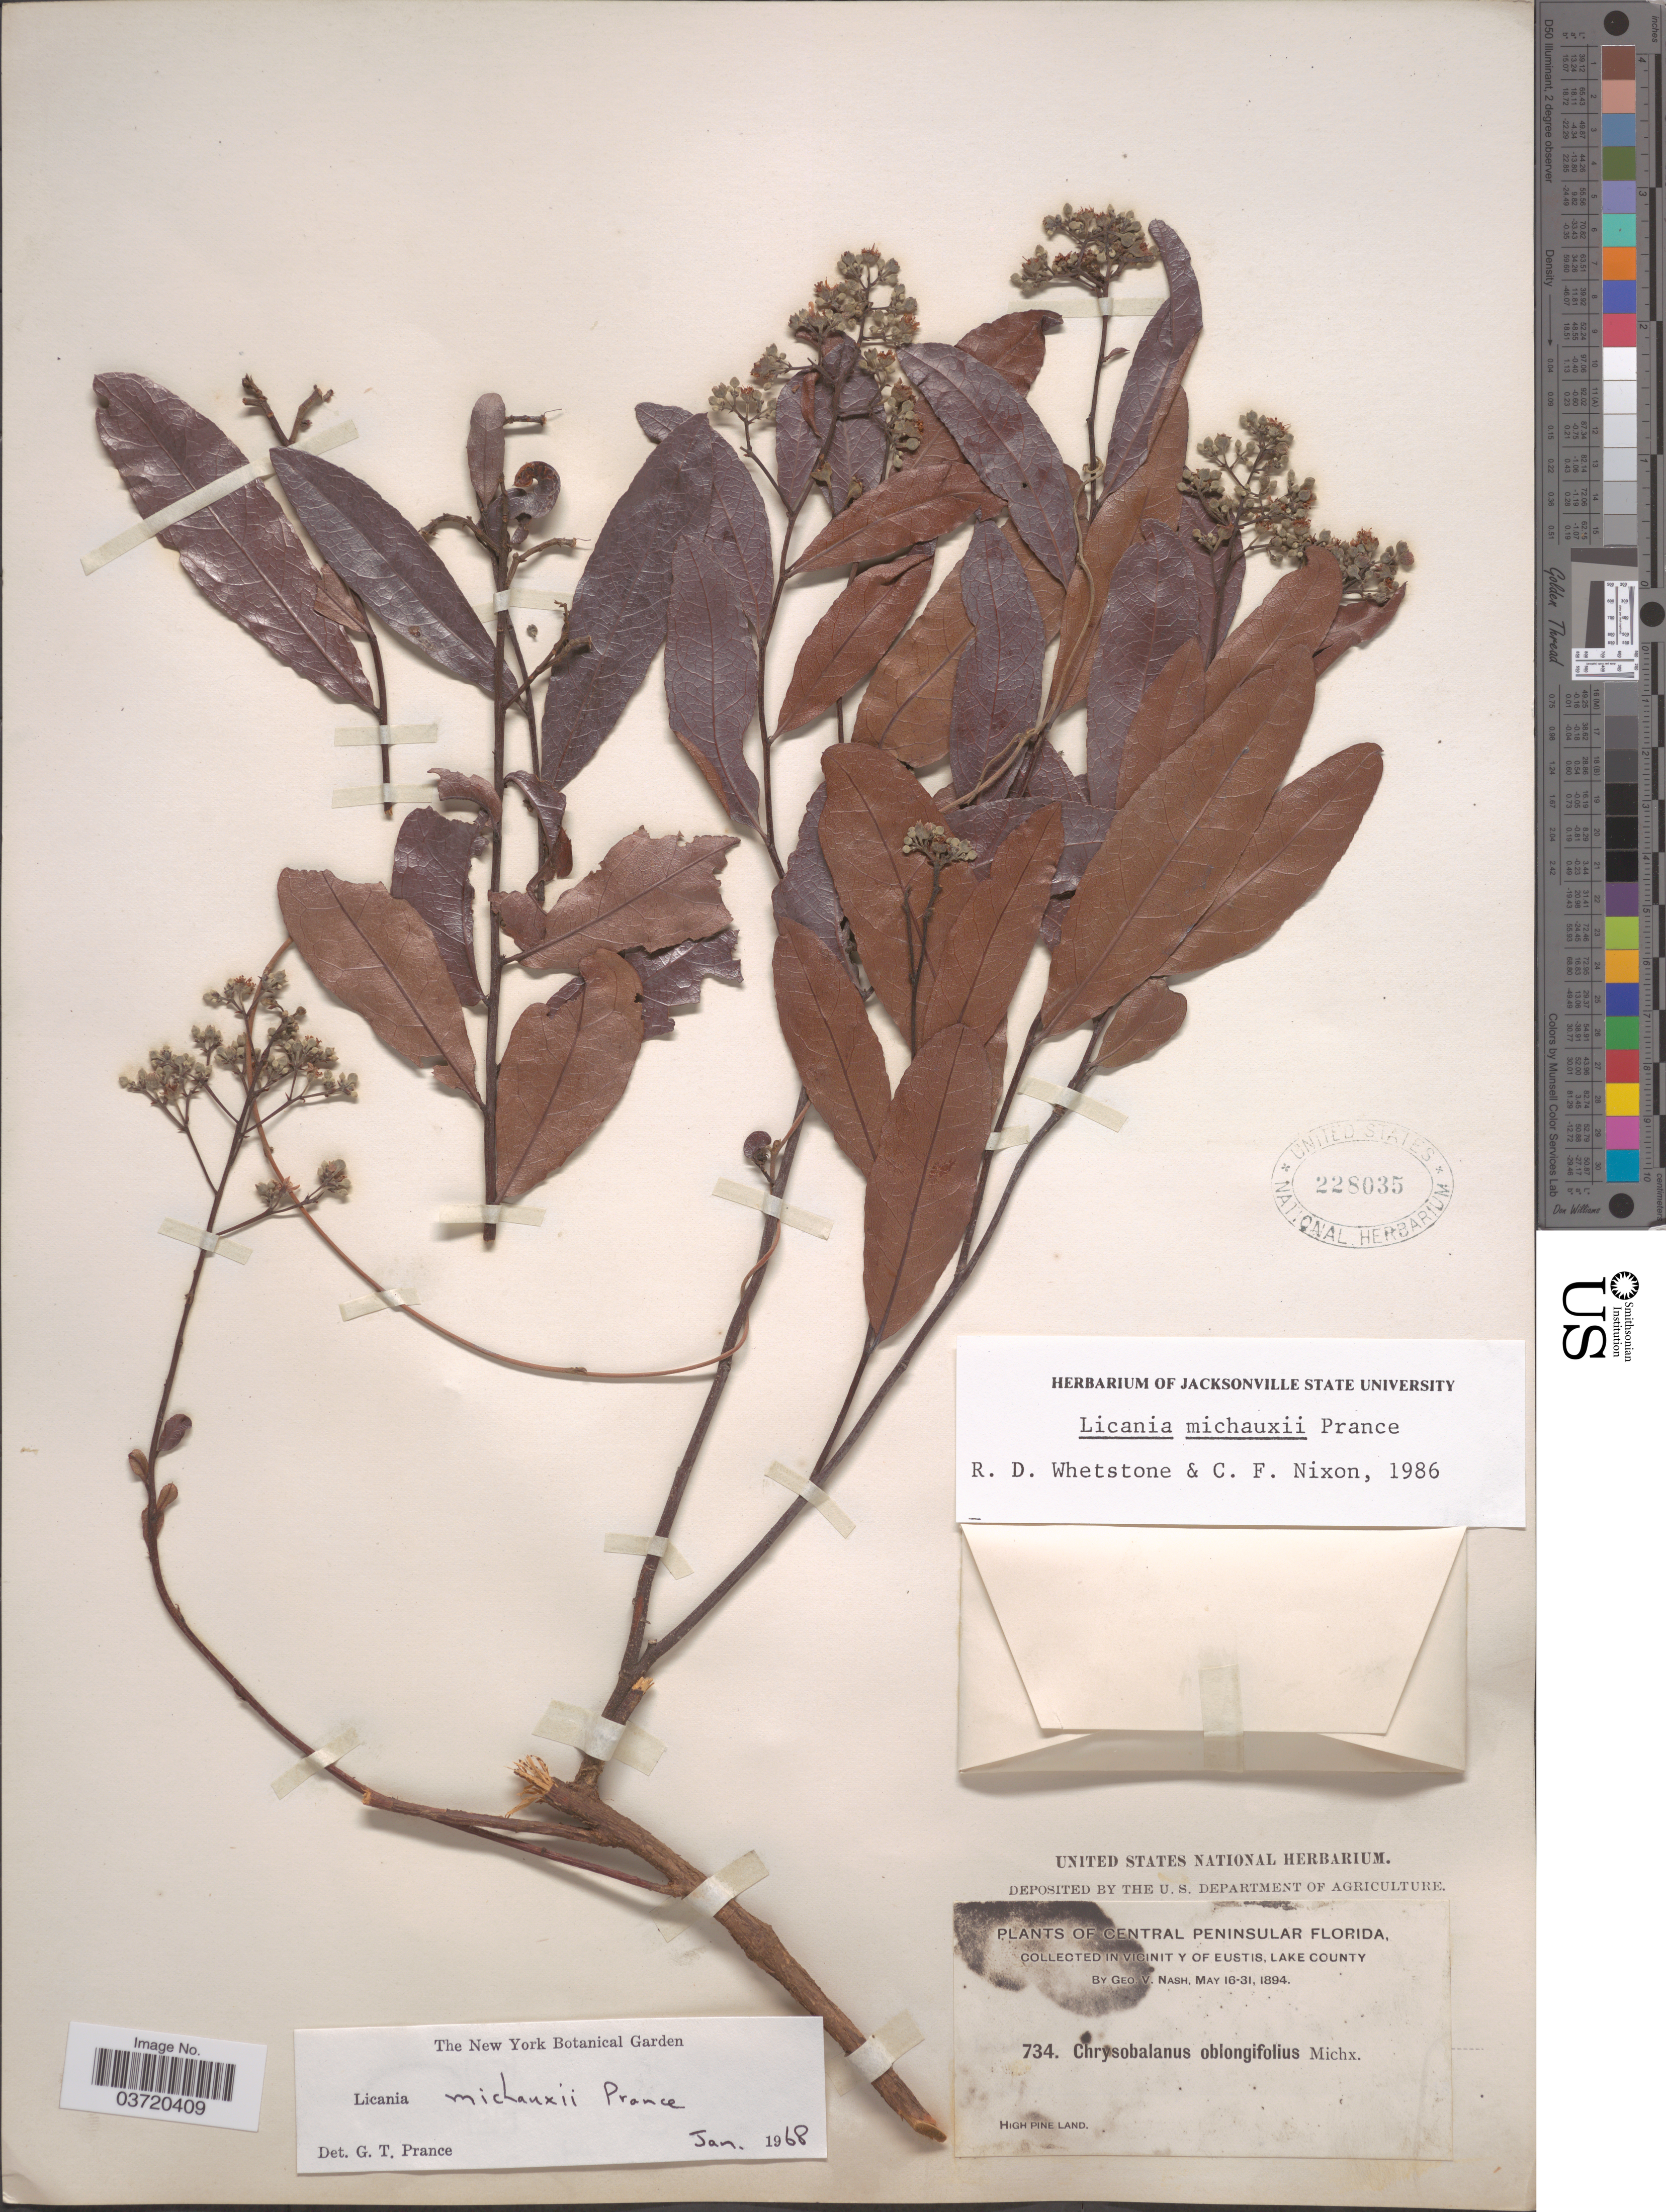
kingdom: Plantae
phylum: Tracheophyta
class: Magnoliopsida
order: Malpighiales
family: Chrysobalanaceae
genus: Geobalanus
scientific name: Geobalanus oblongifolius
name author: (Michx.) Small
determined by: Strong, M. T., (US), Smithsonian Institution - National Museum of Natural History (UNITED STATES)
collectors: G. V. Nash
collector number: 734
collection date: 1894-05-16/1894-05-31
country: United States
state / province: Florida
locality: Central Peninsular Florida, Vicinity of Eustis, Lake County. High Pine Land.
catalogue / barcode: US 228035